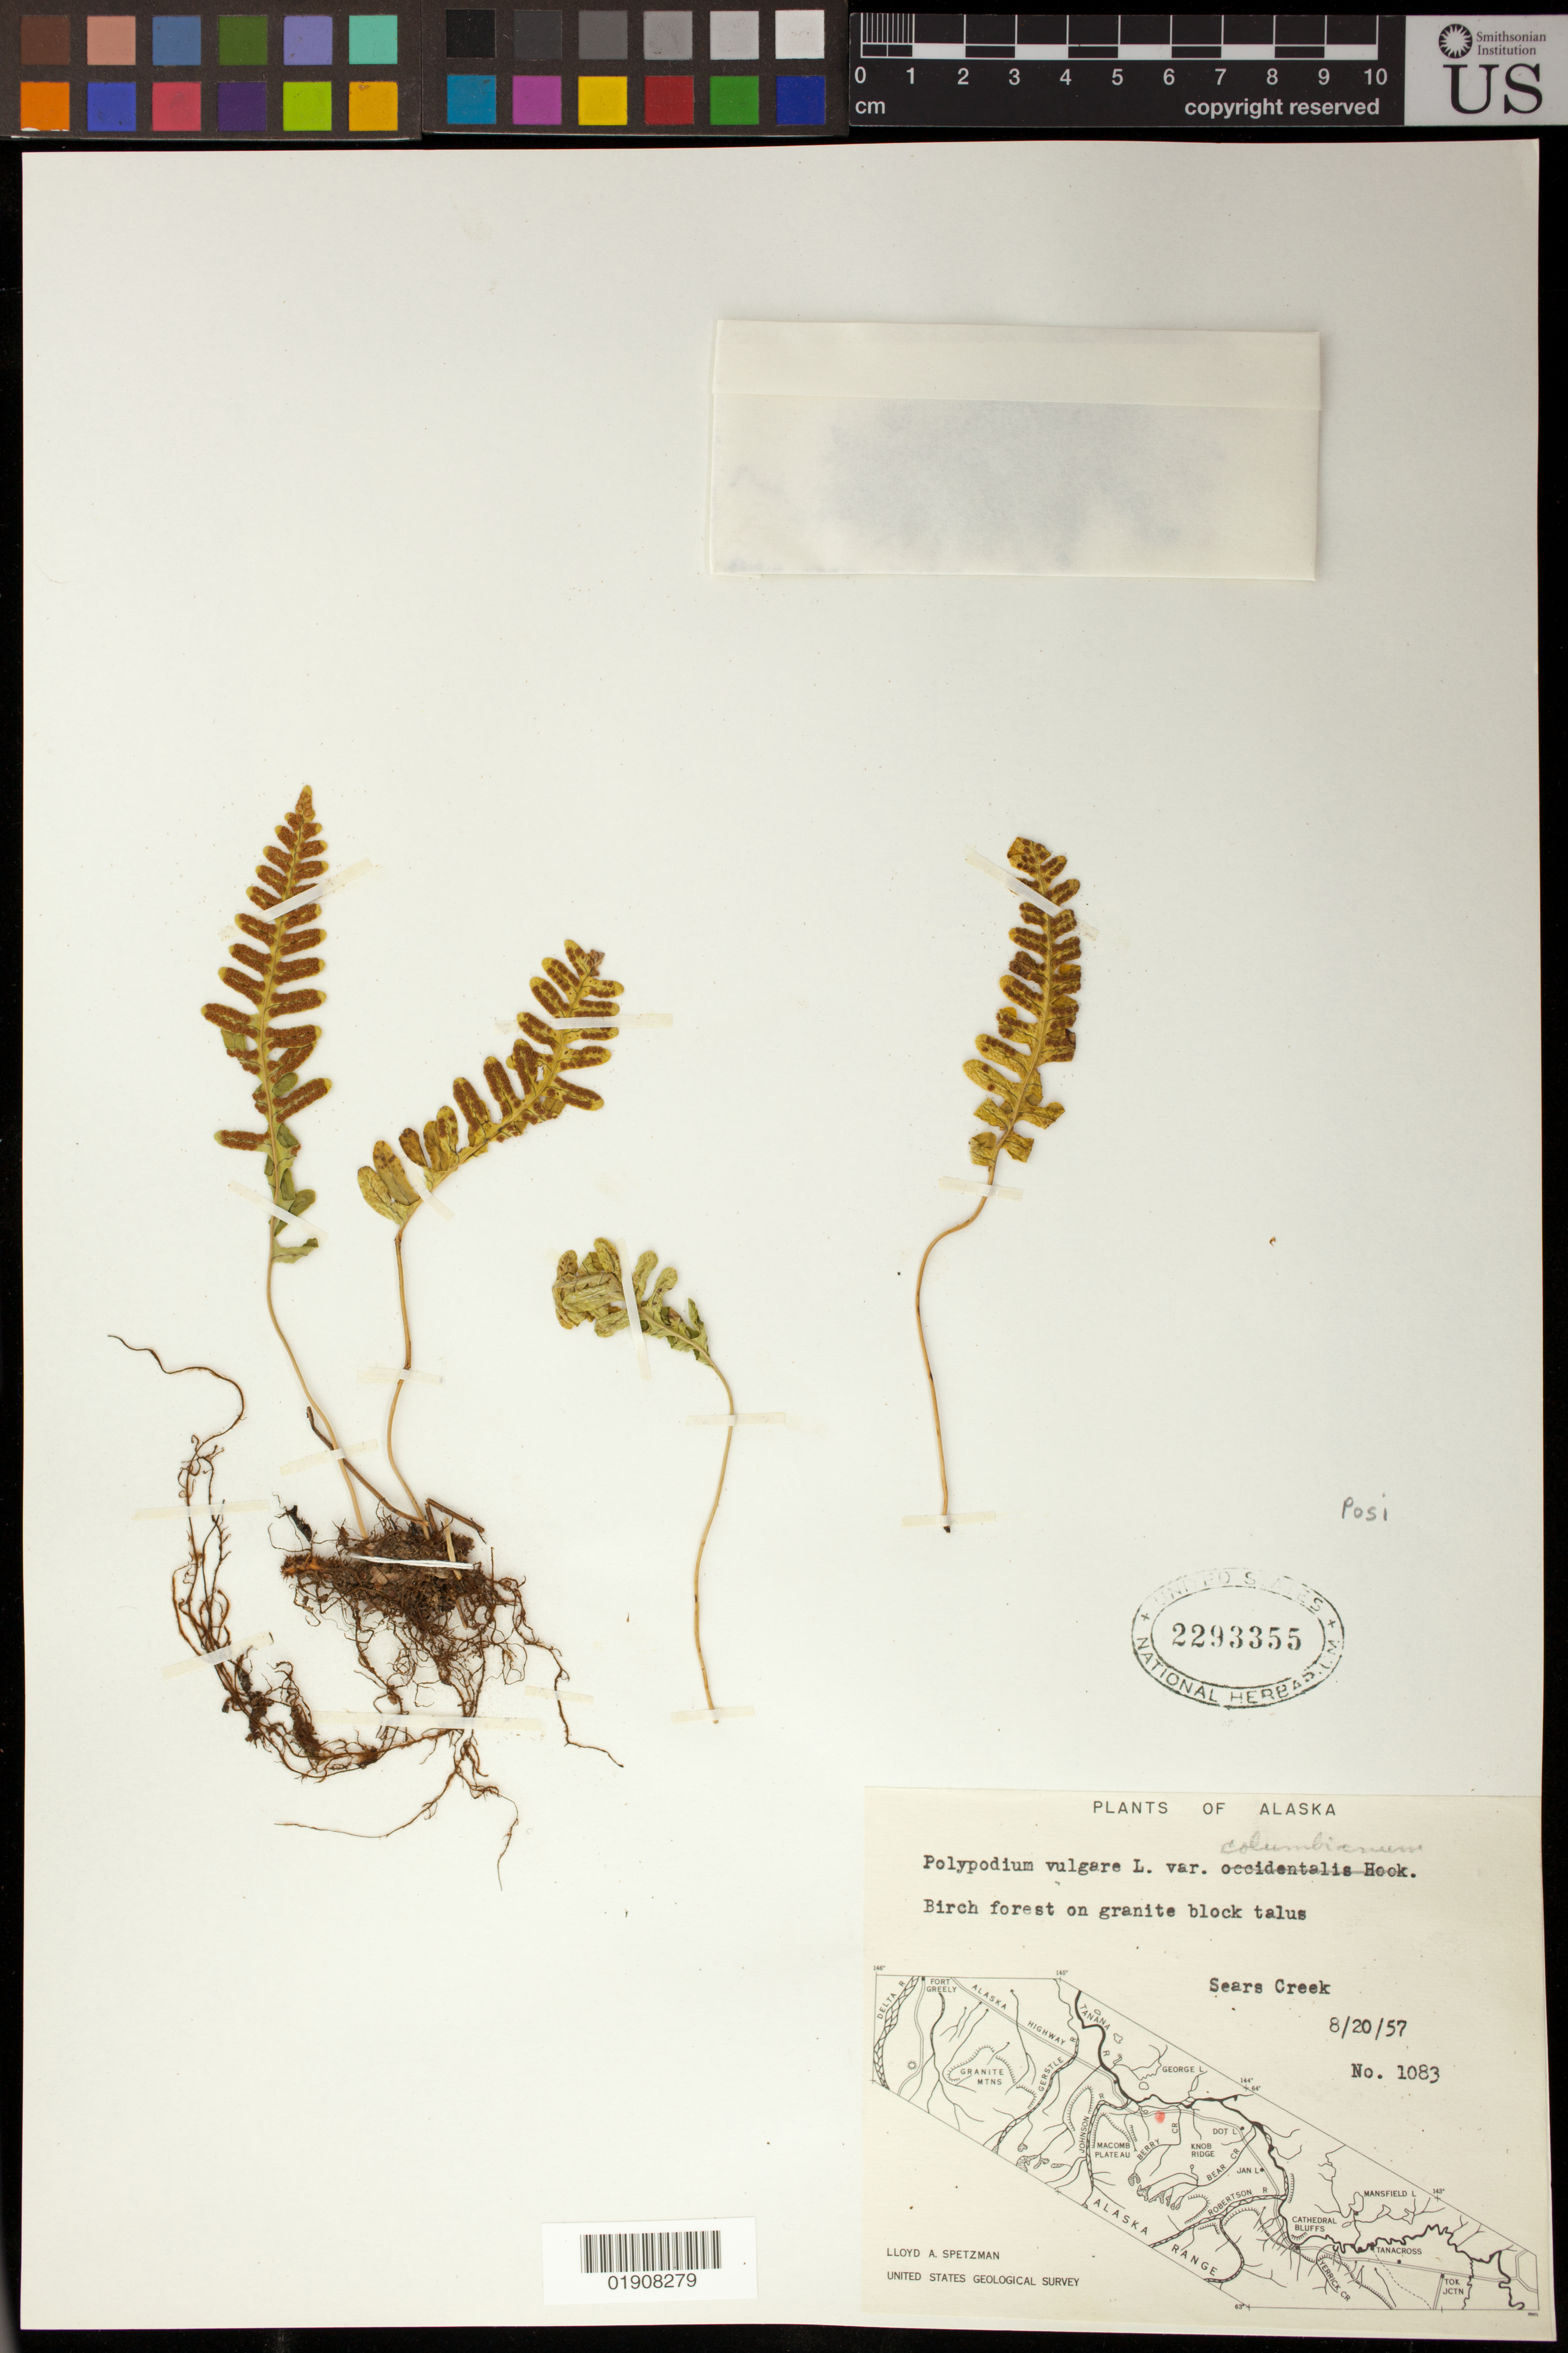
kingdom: Plantae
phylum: Tracheophyta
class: Polypodiopsida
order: Polypodiales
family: Polypodiaceae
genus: Polypodium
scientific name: Polypodium sibiricum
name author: Sipliv.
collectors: L. Spetzman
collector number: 1083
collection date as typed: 8/20/57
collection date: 1957-08-20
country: United States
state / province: Alaska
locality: Sears Creek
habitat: Birch forest on granite block talus.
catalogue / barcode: US 2293355